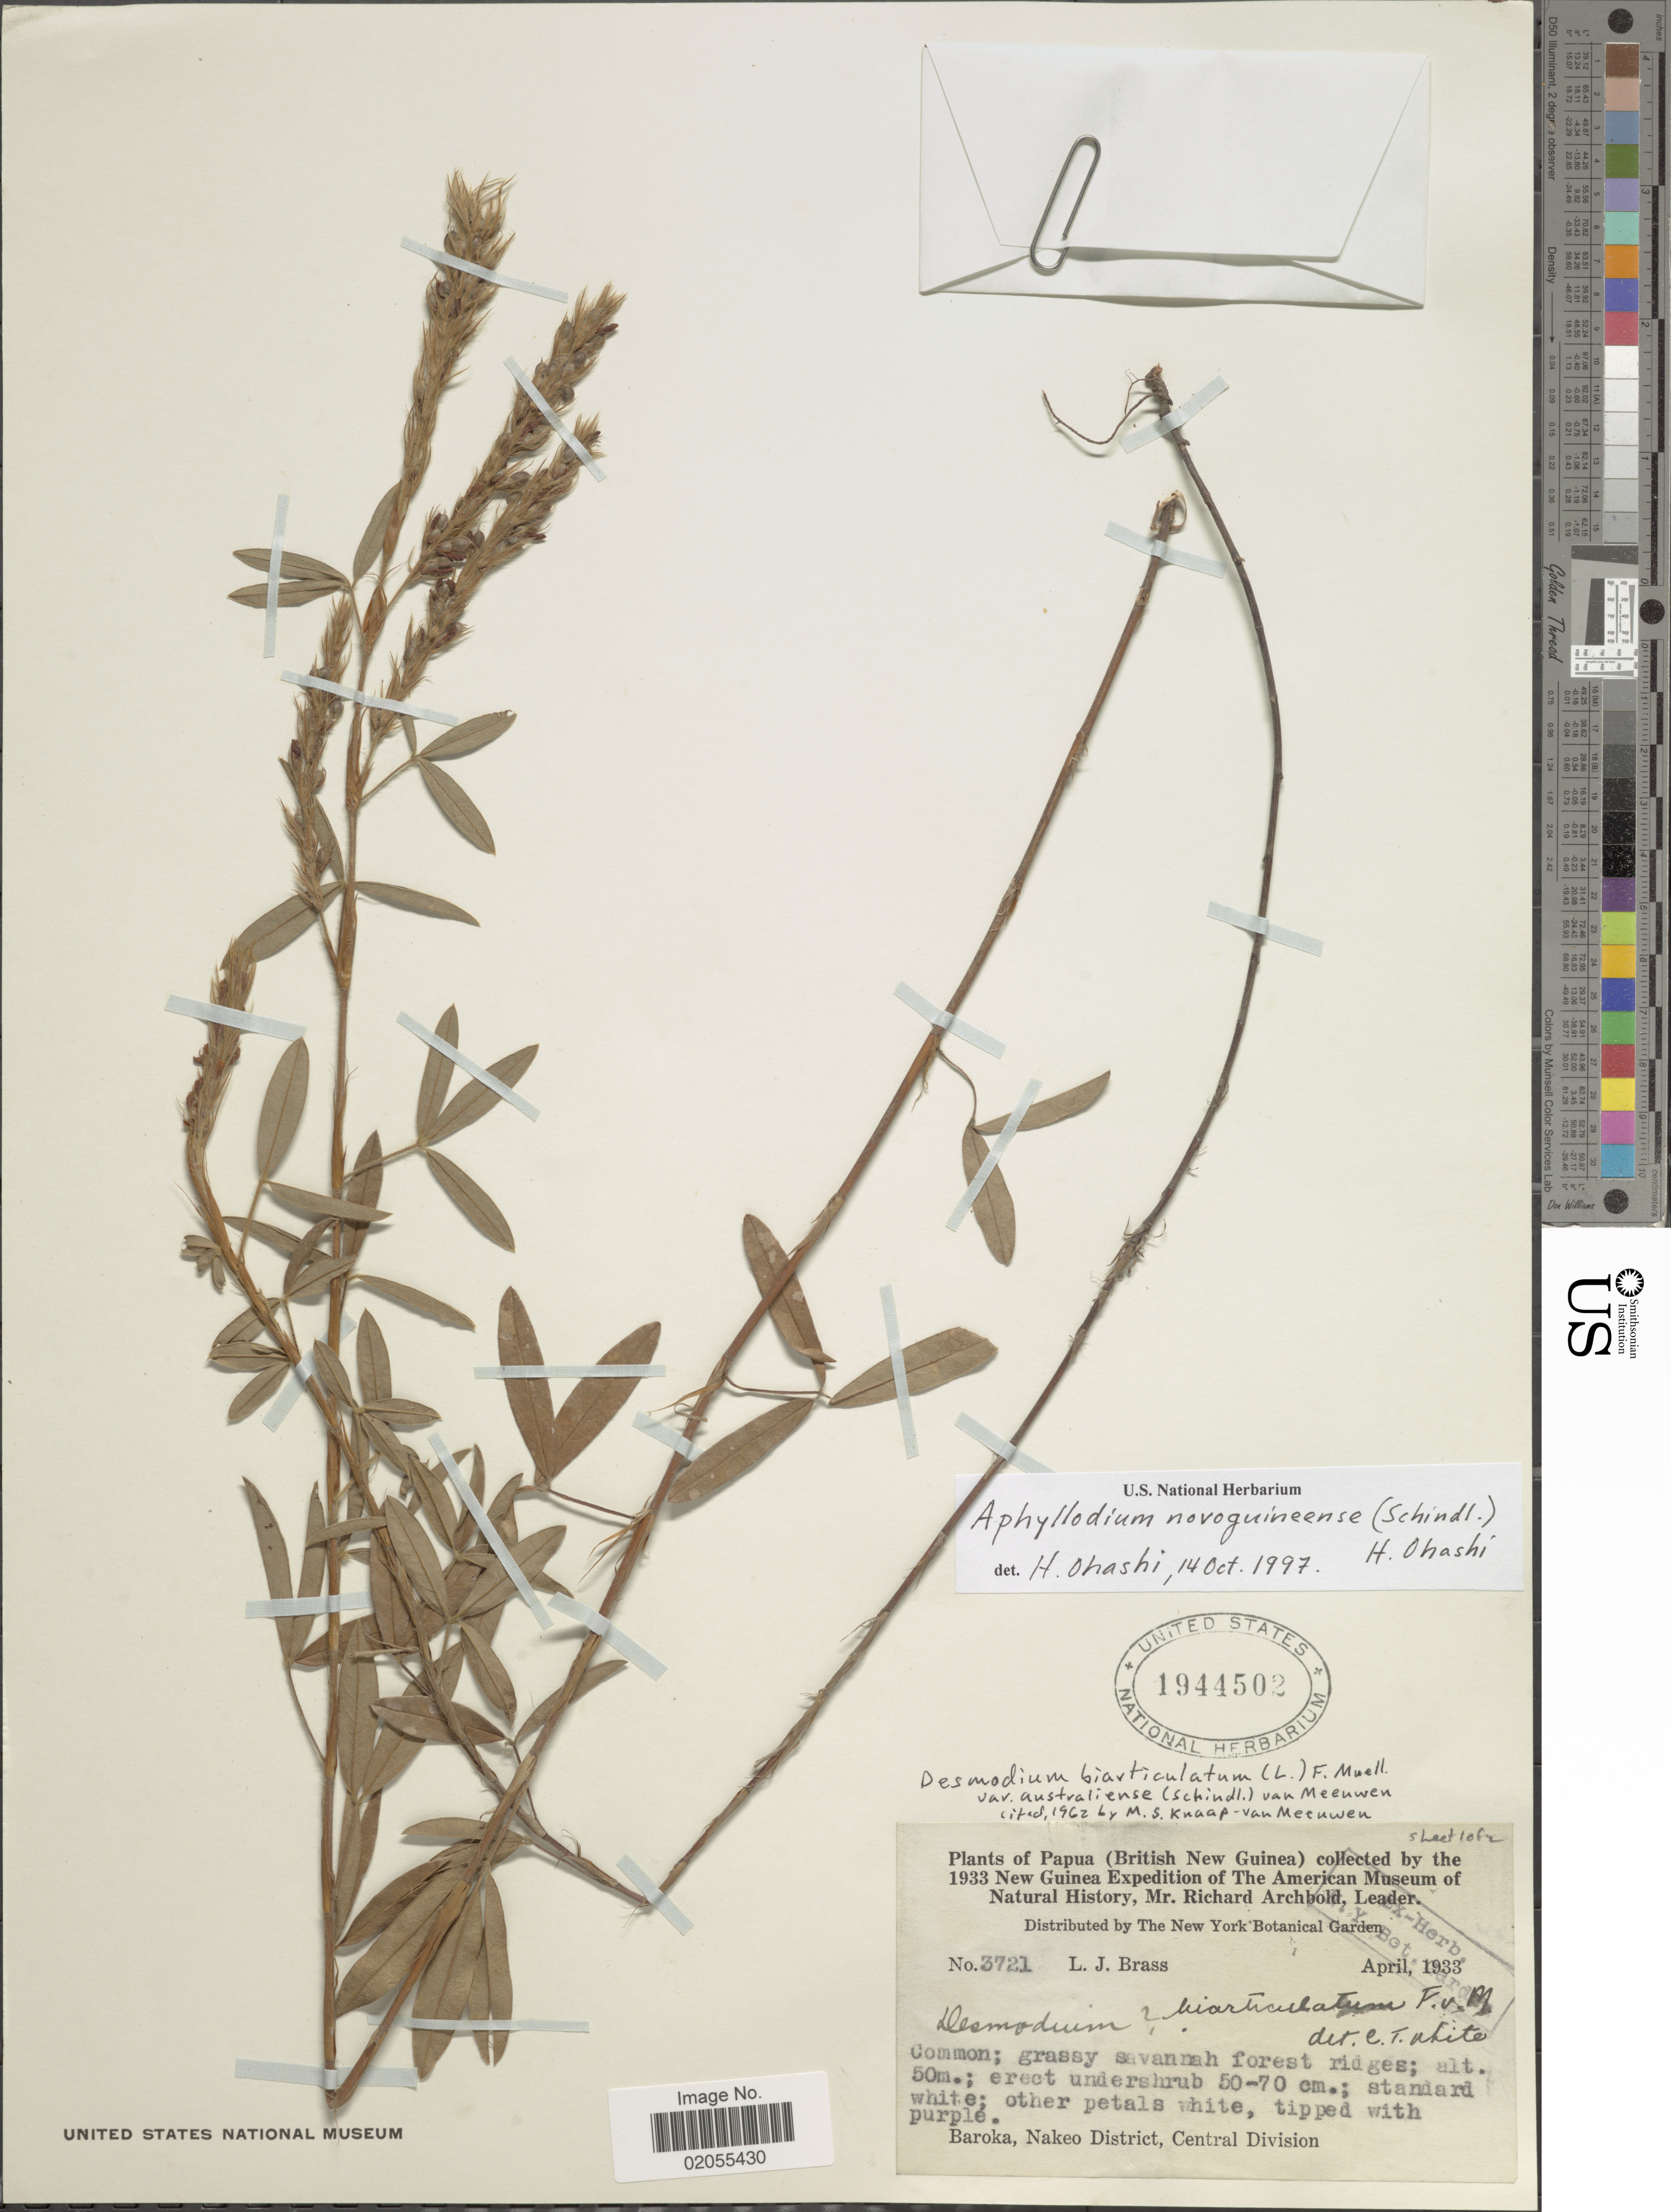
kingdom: Plantae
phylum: Tracheophyta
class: Magnoliopsida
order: Fabales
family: Fabaceae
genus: Aphyllodium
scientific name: Aphyllodium sp.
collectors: L. J. Brass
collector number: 3721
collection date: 1933-04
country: Papua New Guinea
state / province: Central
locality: Papua (British New Guinea), Baroka, Nakeo District, Central Division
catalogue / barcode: US 1944502